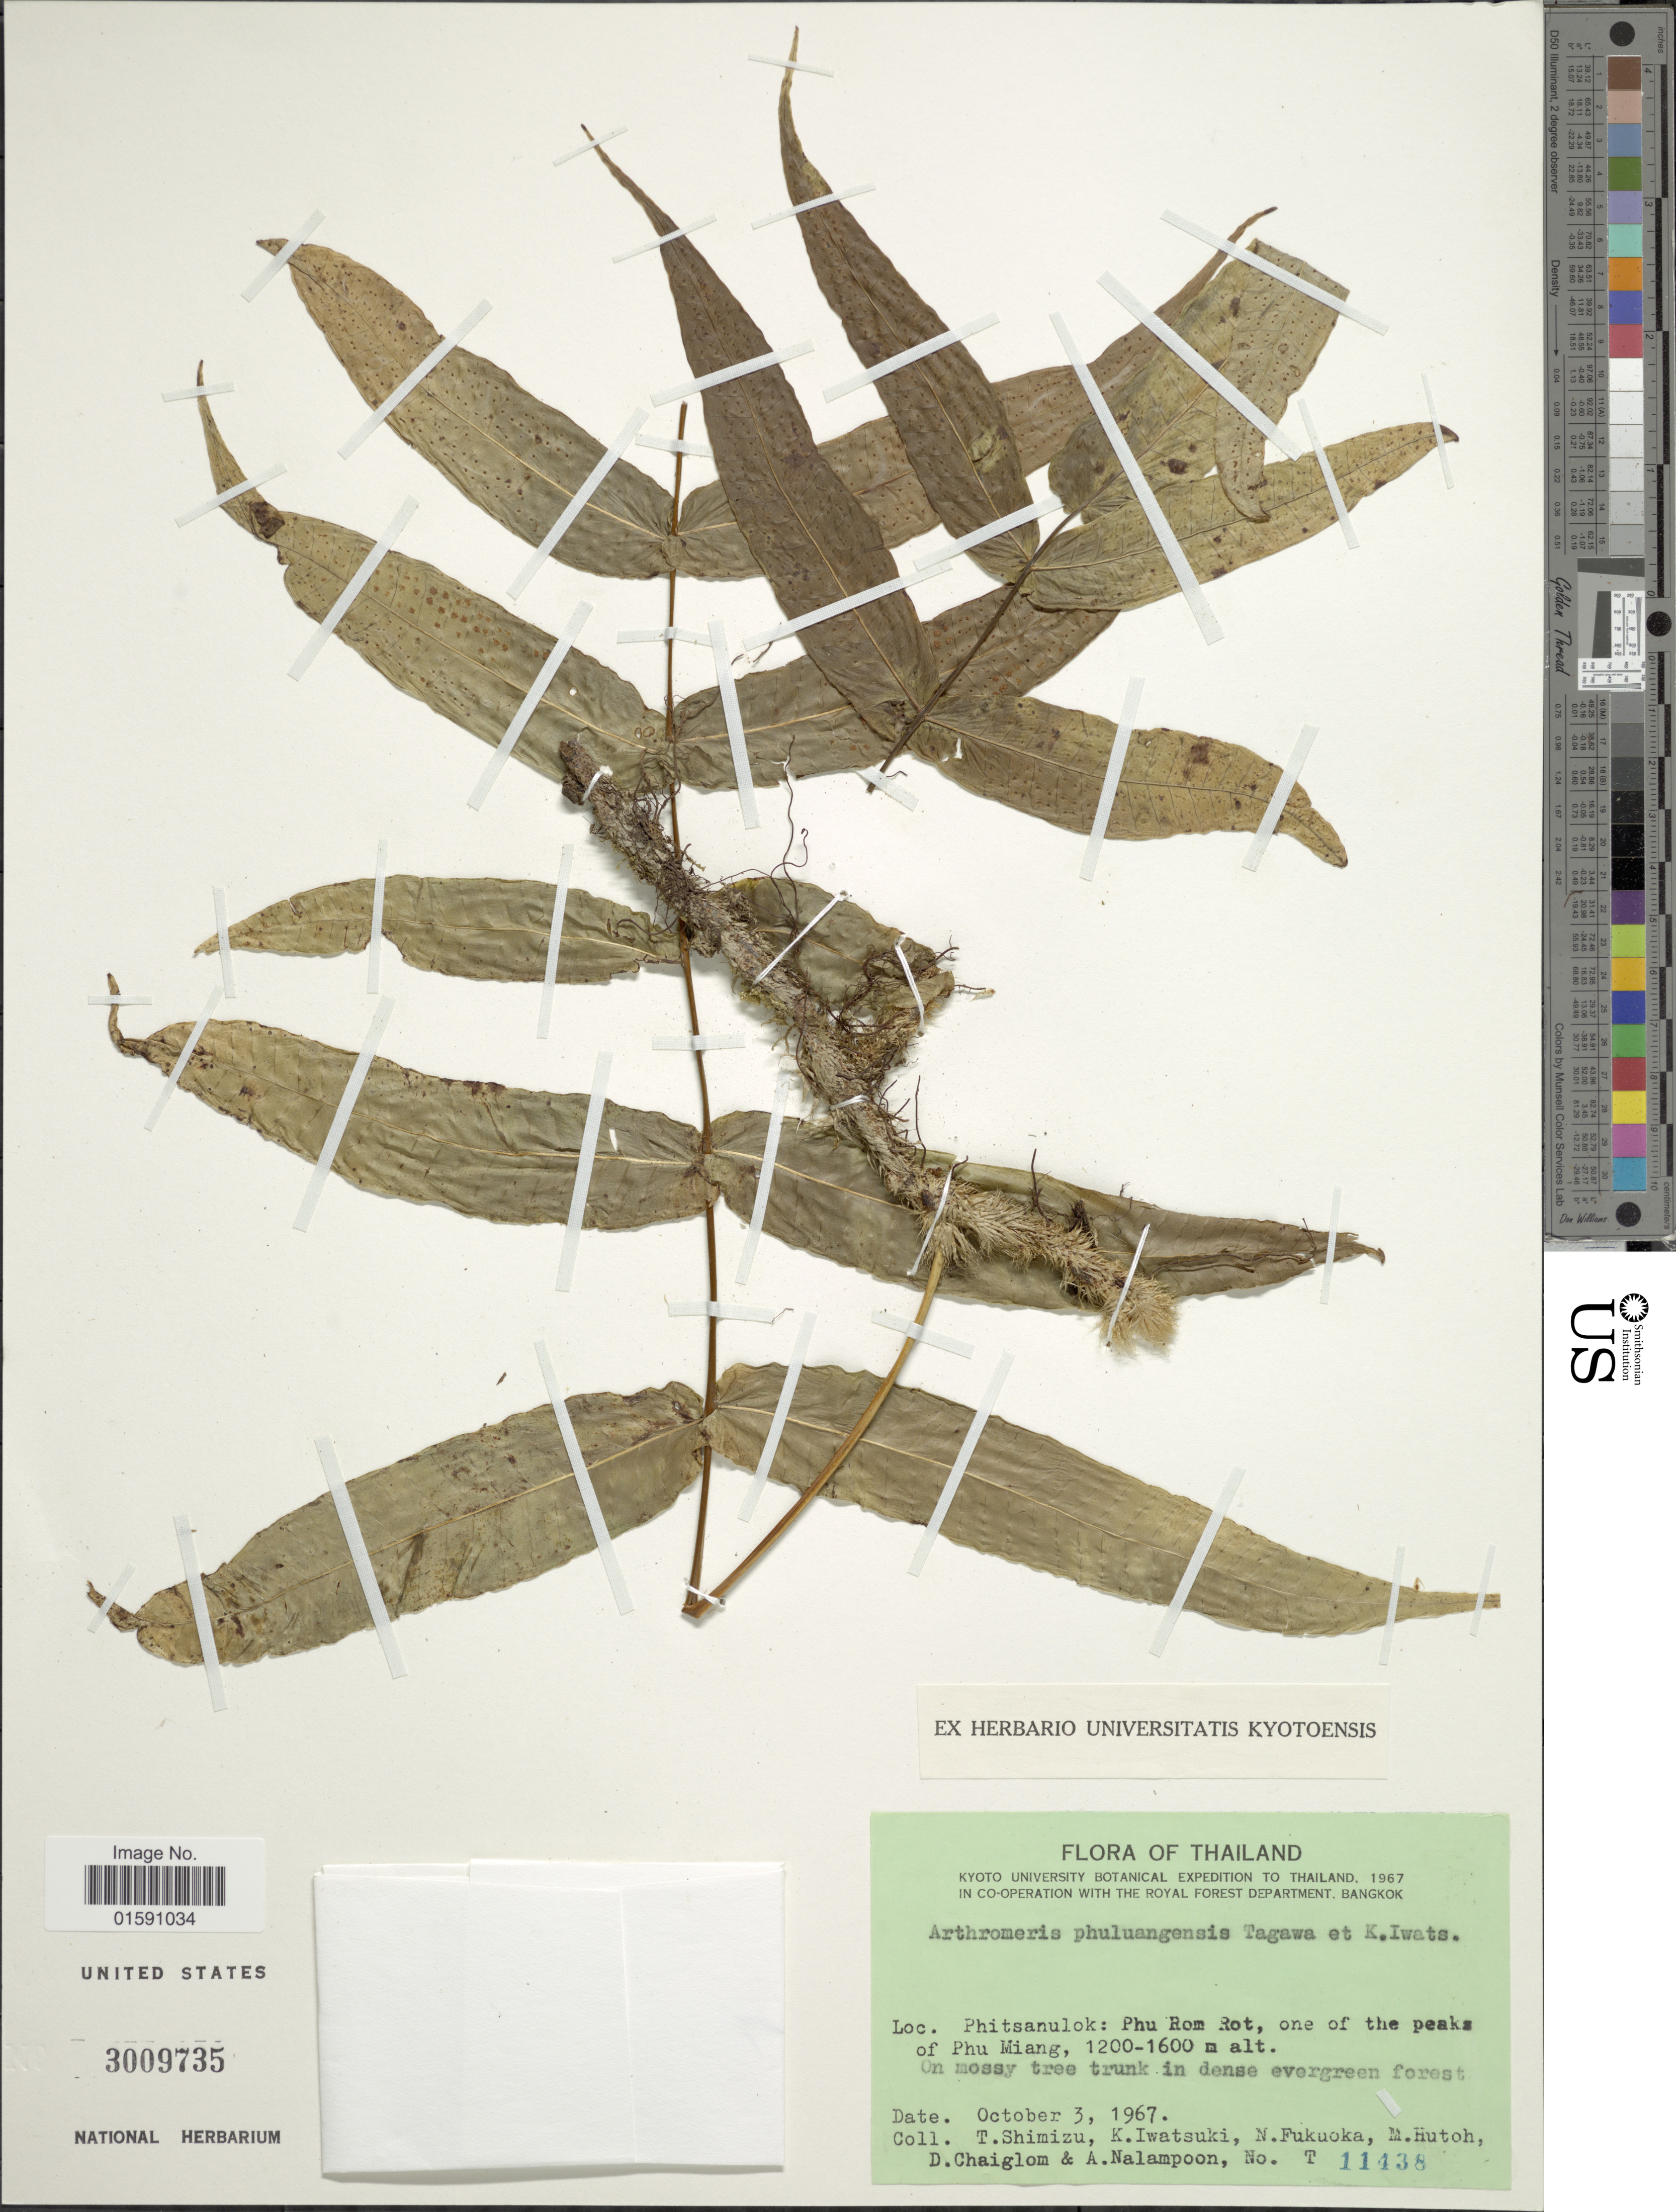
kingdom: Plantae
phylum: Tracheophyta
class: Polypodiopsida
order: Polypodiales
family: Polypodiaceae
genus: Arthromeris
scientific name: Arthromeris phuluangensis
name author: Tagawa & K. Iwats.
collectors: T. Shimizu, K. Iwatsuki, N. Fukuoka, M. Hutoh & et al.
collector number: T 11438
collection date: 1967-10-03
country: Thailand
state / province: Phitsanulok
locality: Phitsanulok: Phu Rom Rot, one of the peaks of Phu Miang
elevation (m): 1200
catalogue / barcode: US 3009735